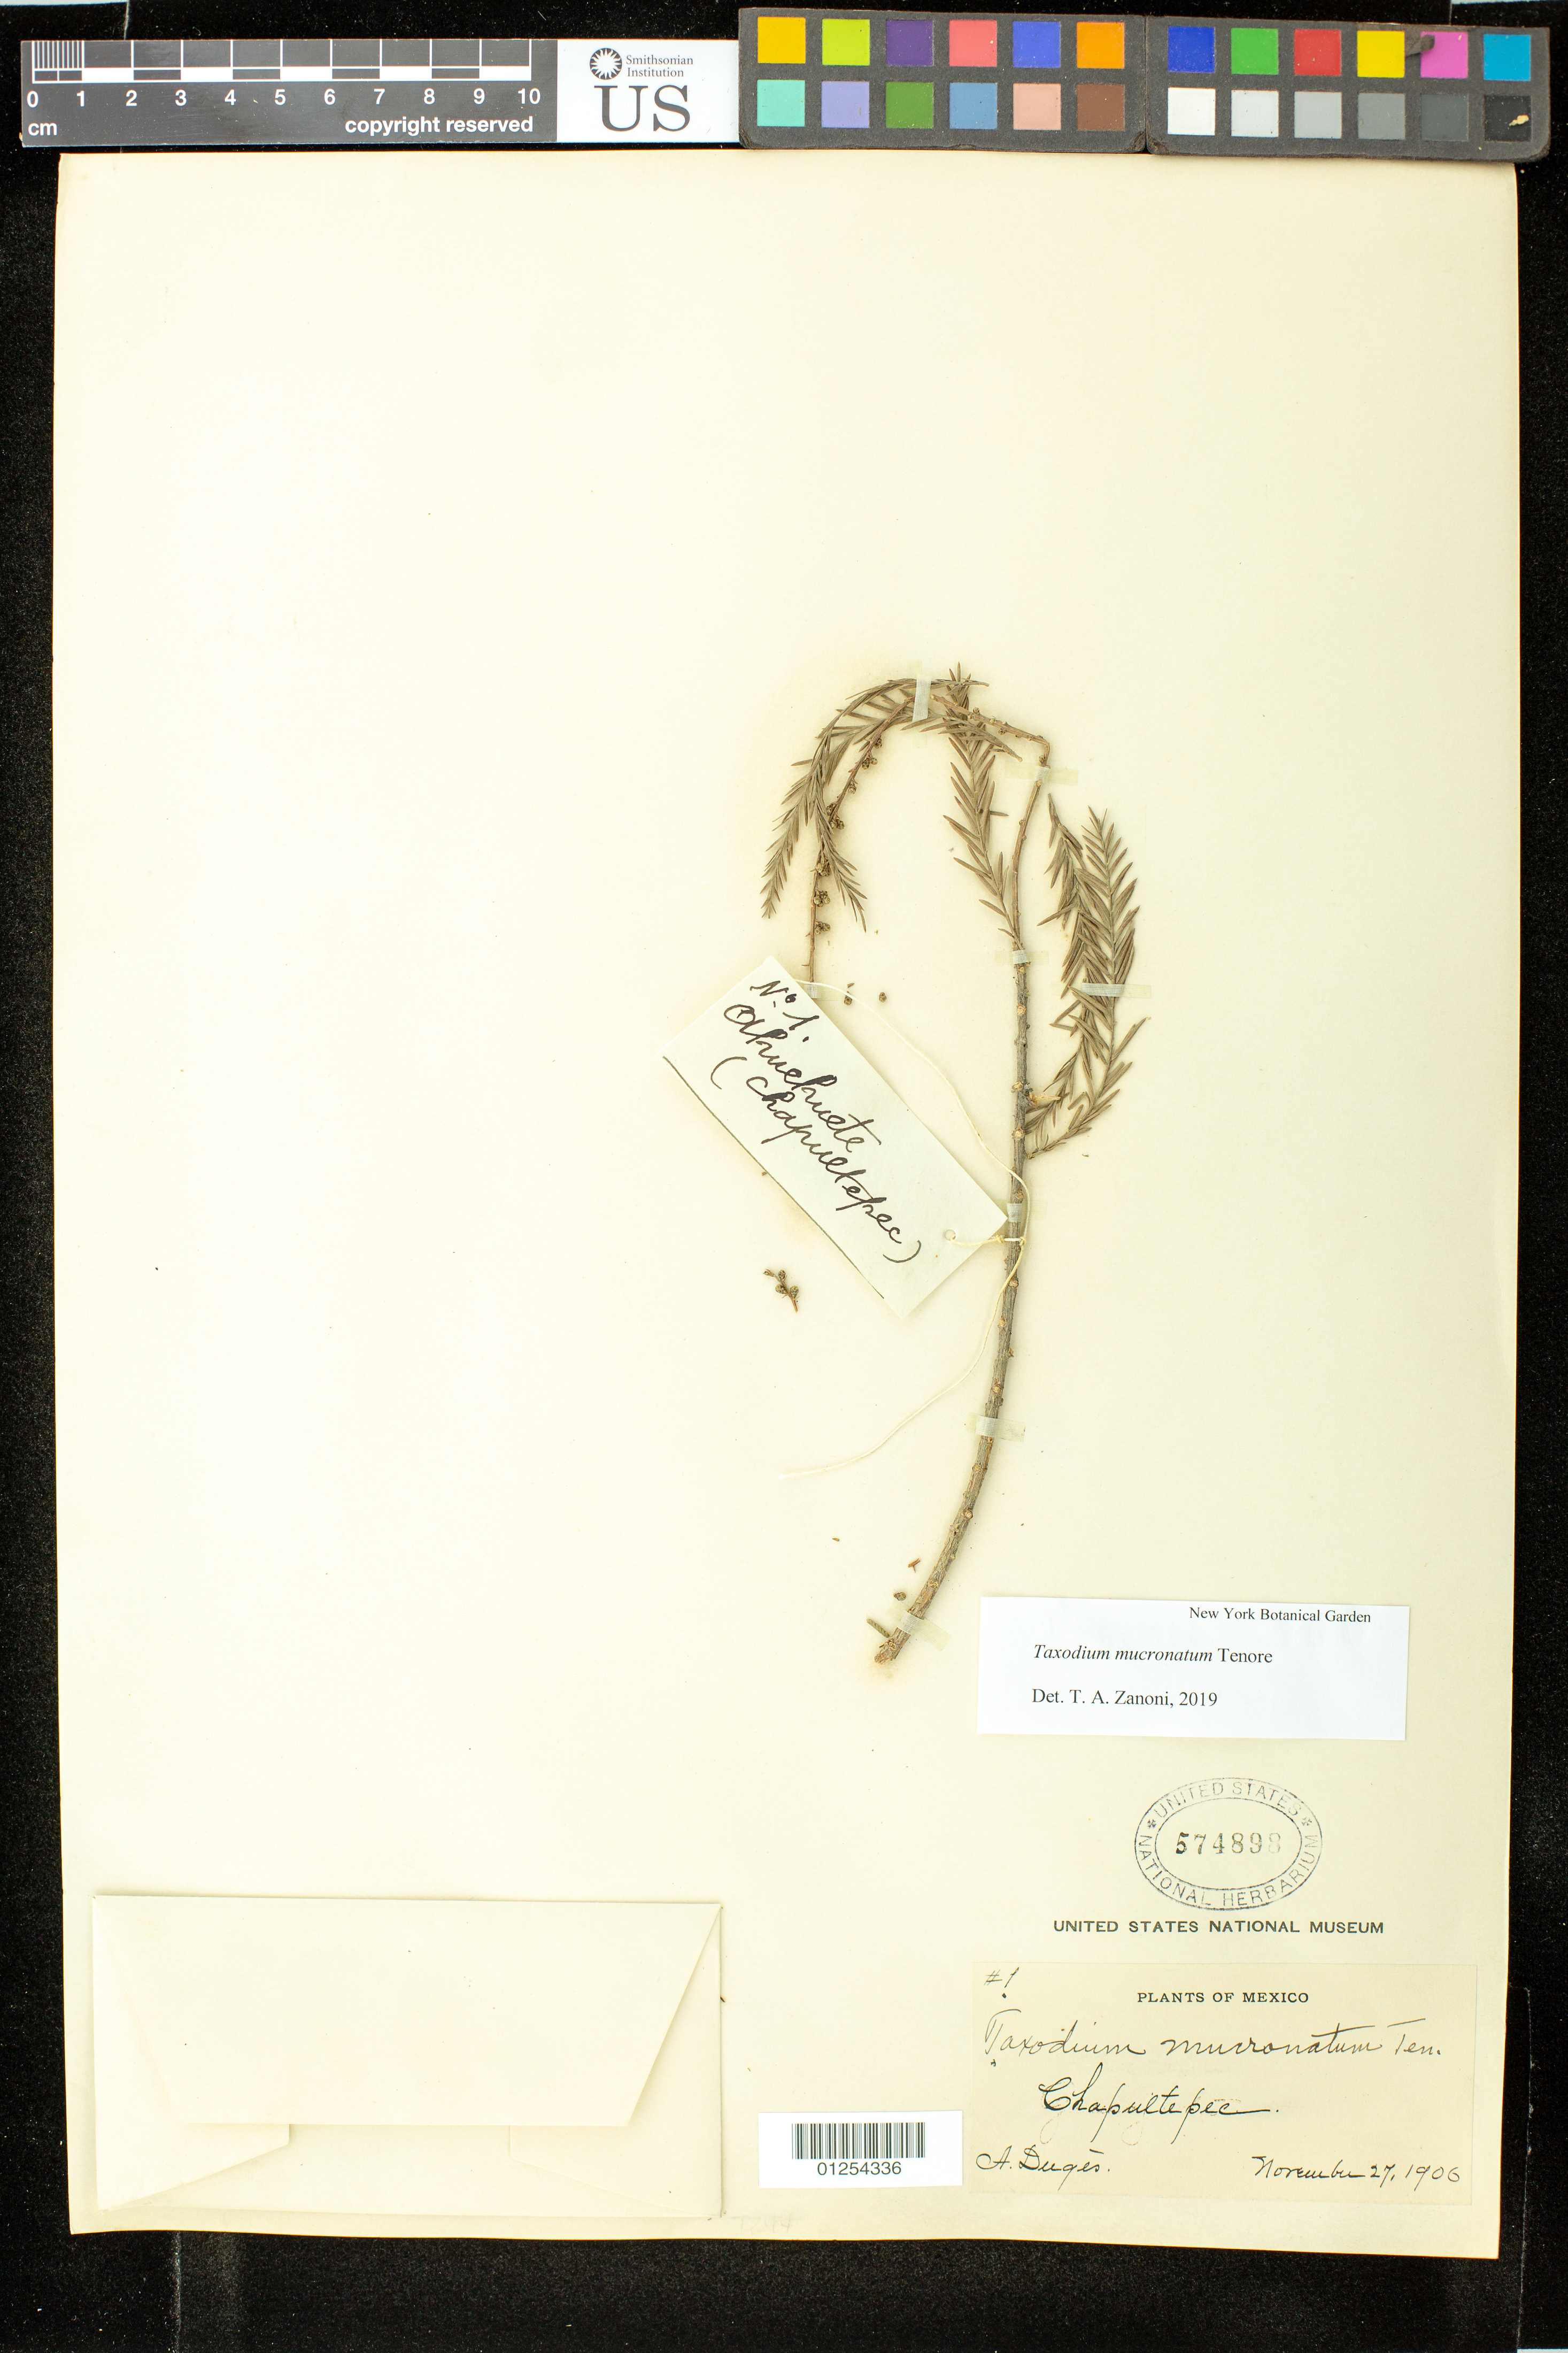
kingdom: Plantae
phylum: Tracheophyta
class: Pinopsida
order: Pinales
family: Cupressaceae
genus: Taxodium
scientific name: Taxodium mucronatum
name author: Ten.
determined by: Zanoni, T. A., (NY), New York Botanical Garden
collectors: A. Dugès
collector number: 1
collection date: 1906-11-27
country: Mexico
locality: Chapultepec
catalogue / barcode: US 574898